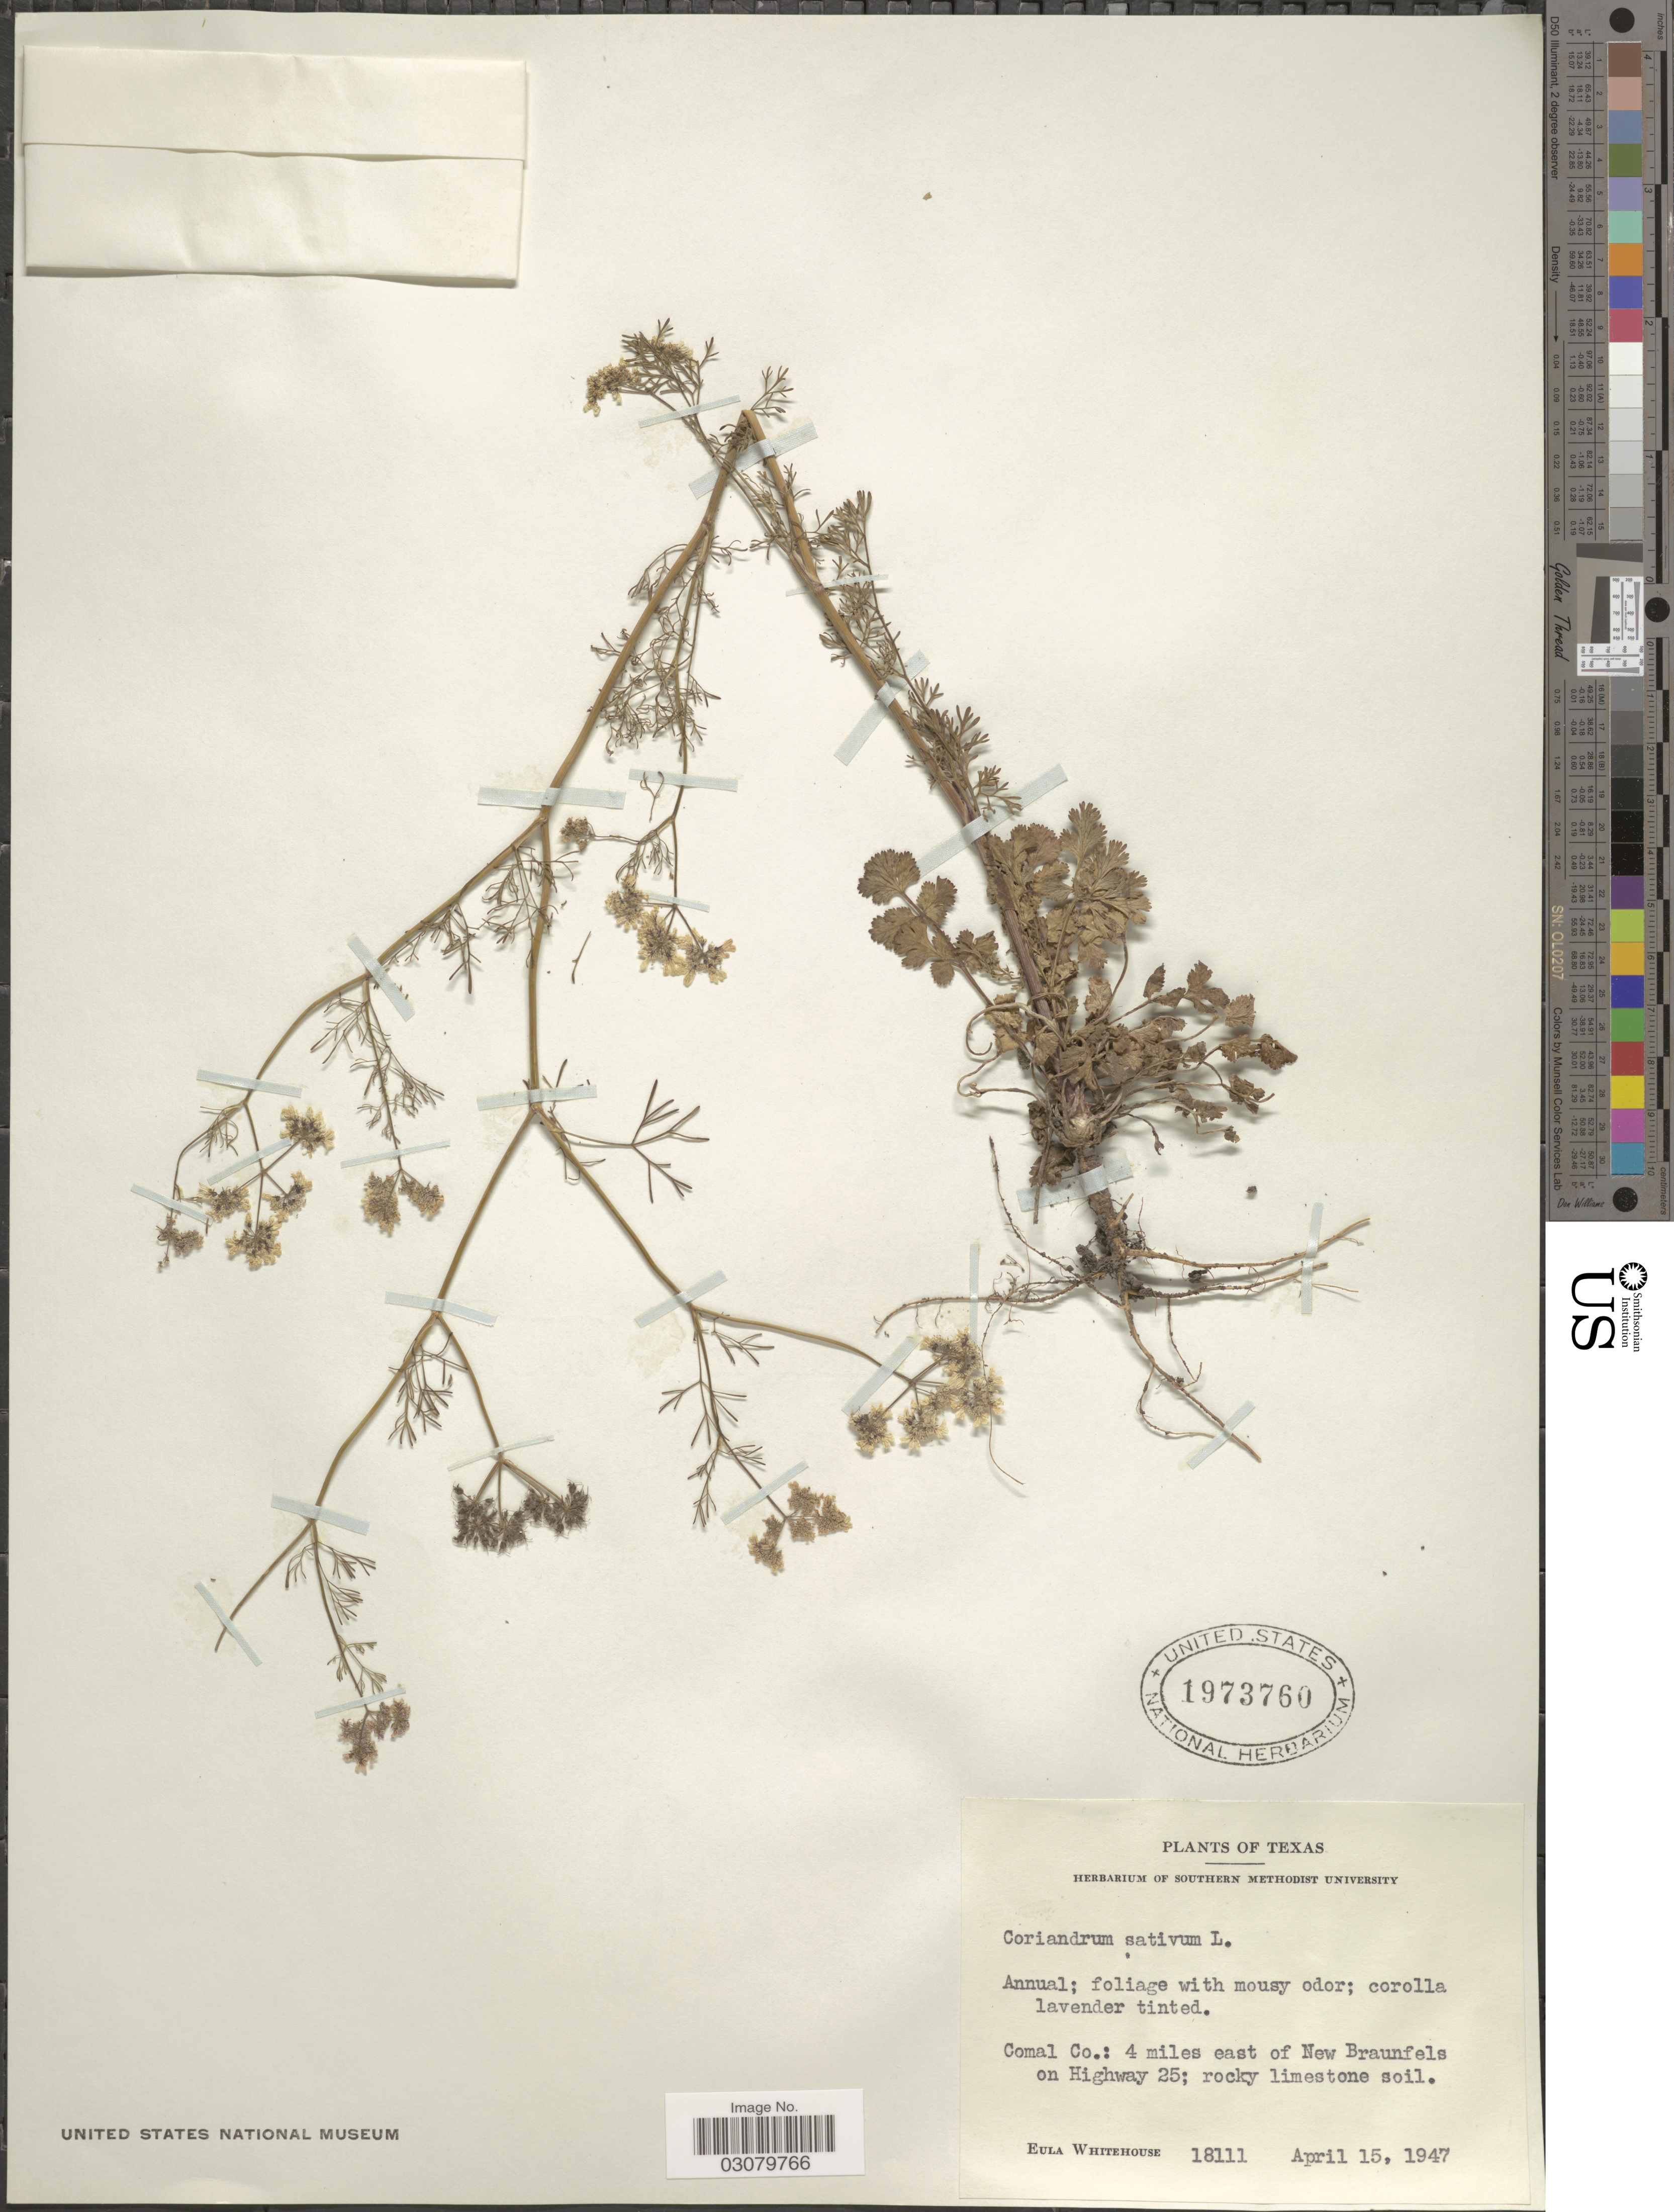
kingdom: Plantae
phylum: Tracheophyta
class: Magnoliopsida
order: Apiales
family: Apiaceae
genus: Coriandrum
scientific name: Coriandrum sativum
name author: L.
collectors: E. Whitehouse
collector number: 18111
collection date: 1947-04-15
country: United States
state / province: Texas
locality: Comal Co.: 4 miles east of New Braunfels on Highway 25; rocky limestone soil.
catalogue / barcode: US 1973760